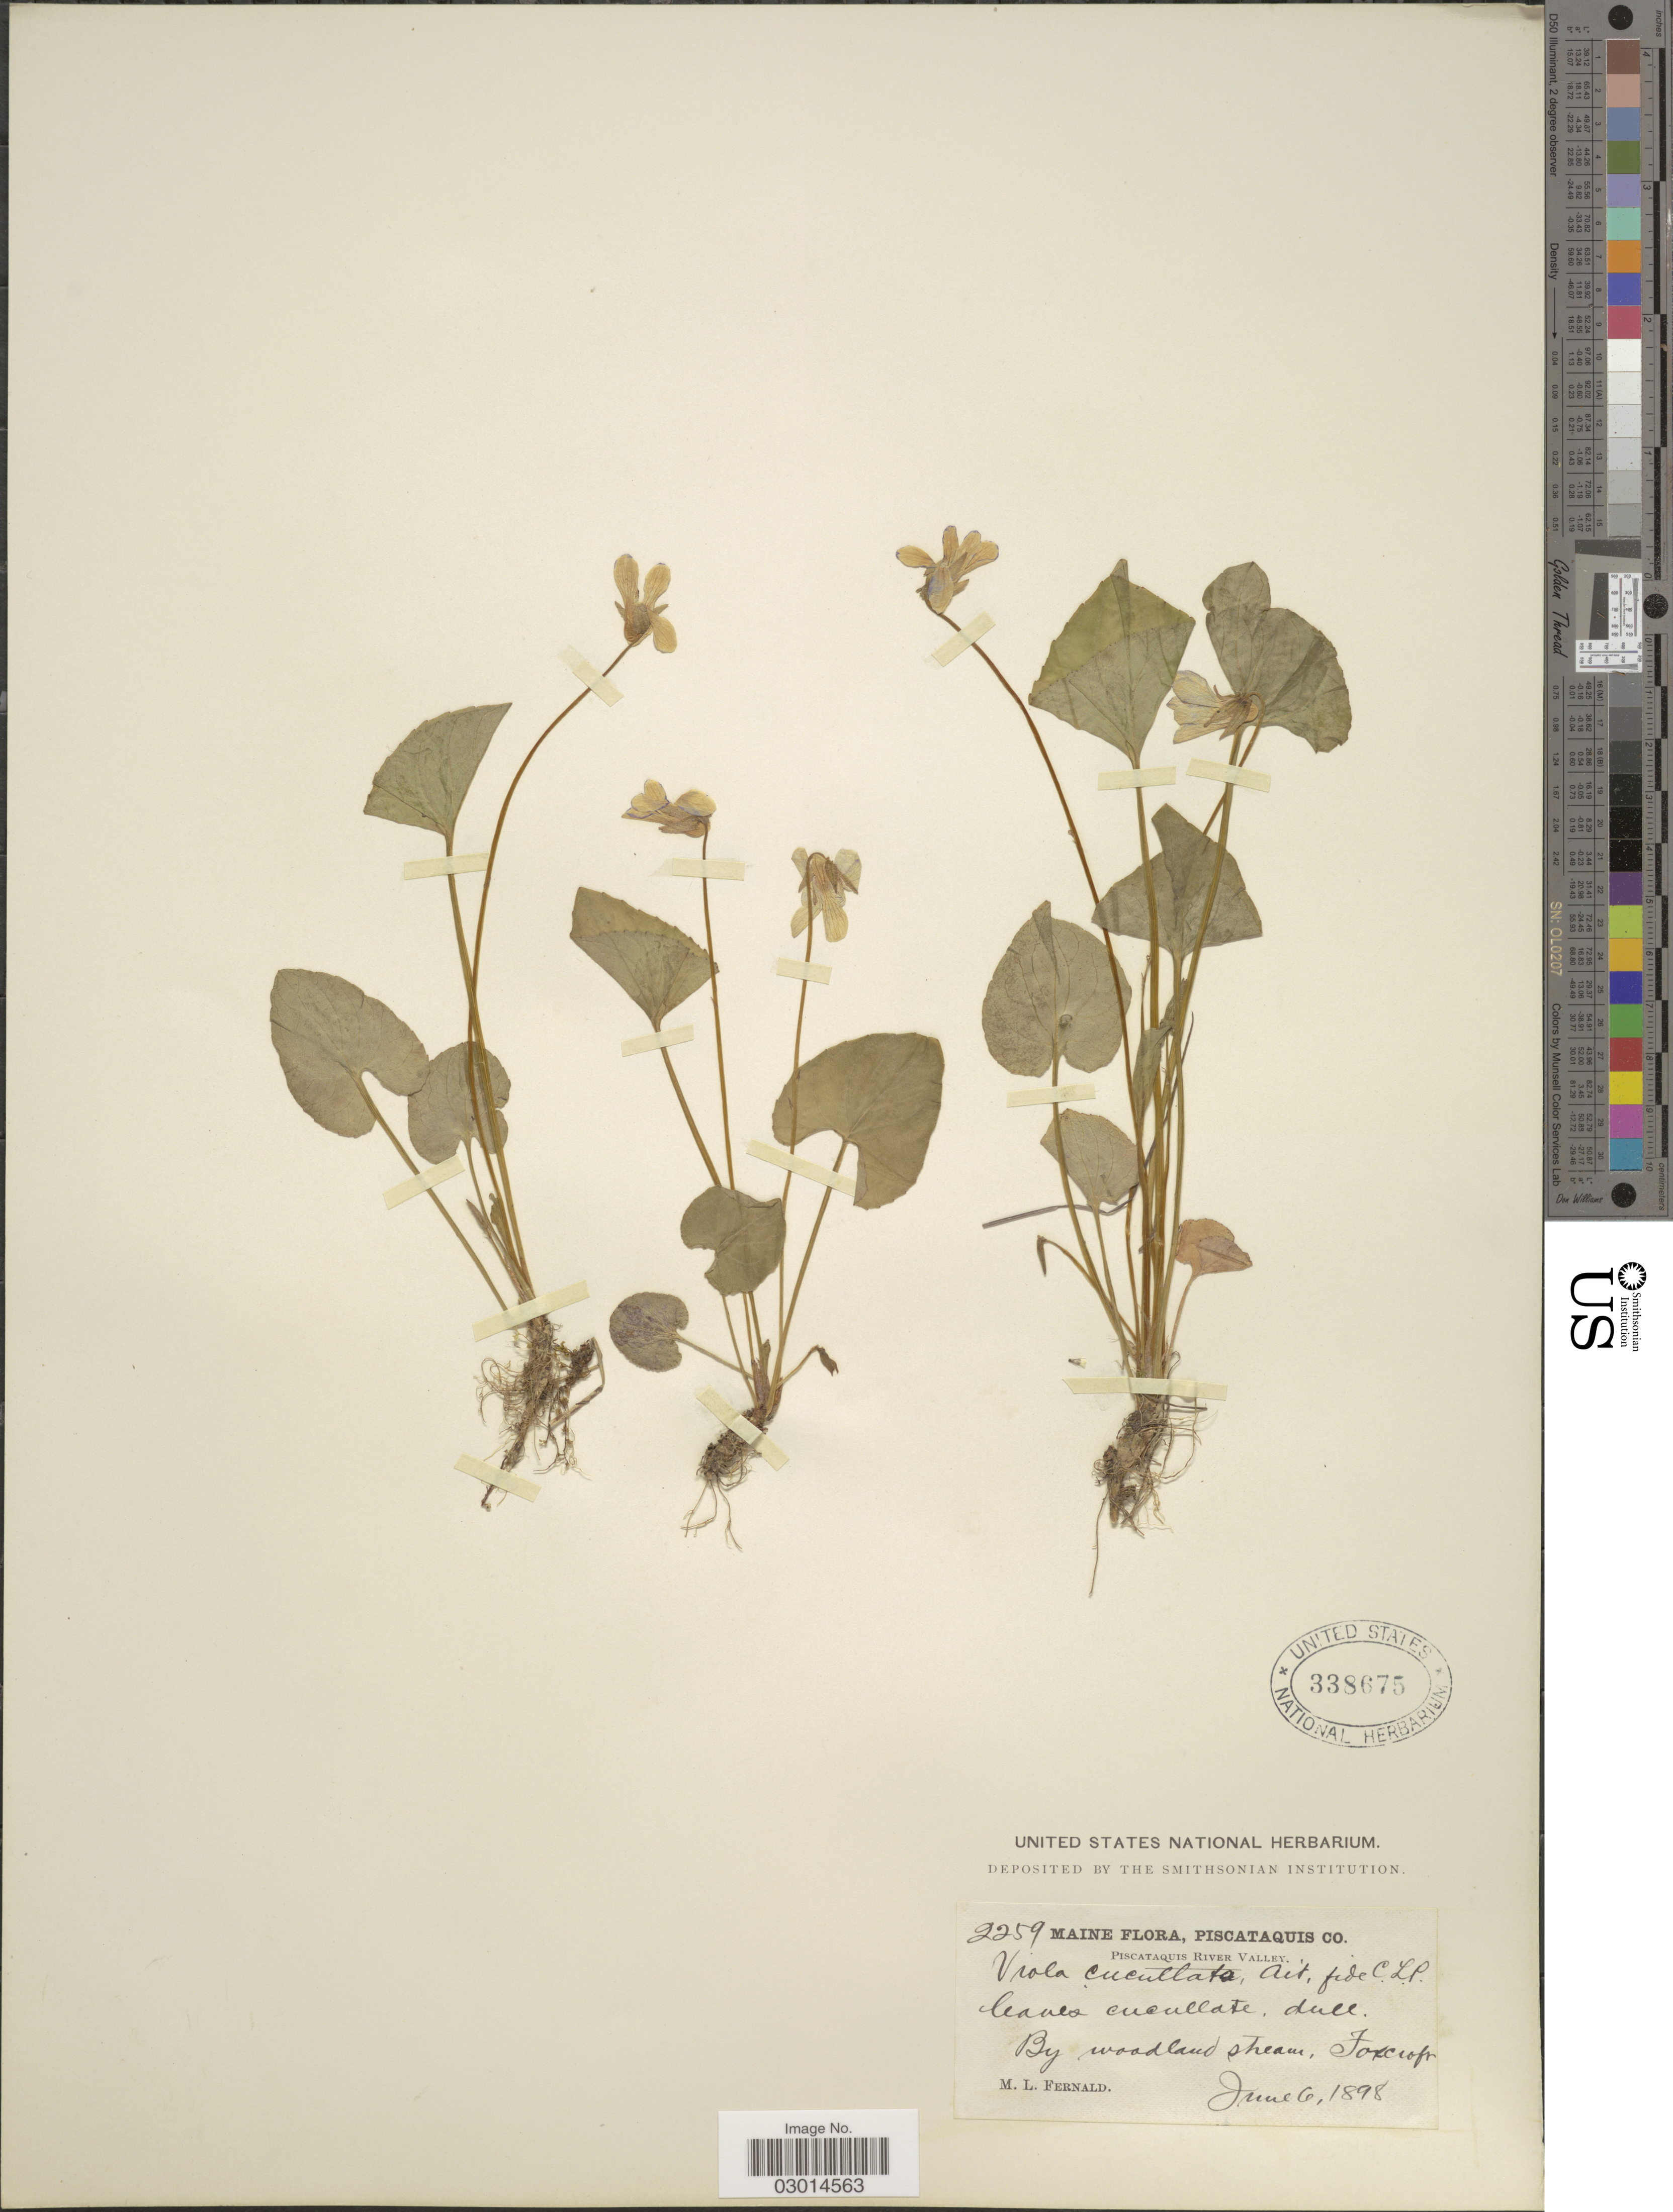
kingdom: Plantae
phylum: Tracheophyta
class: Magnoliopsida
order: Malpighiales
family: Violaceae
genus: Viola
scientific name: Viola cucullata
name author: Aiton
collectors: M. L. Fernald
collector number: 2259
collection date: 1898-06-06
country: United States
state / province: Maine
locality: Piscataquis Co., Piscataquis River Valley, by woodland stream, Foxcroft.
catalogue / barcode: US 338675